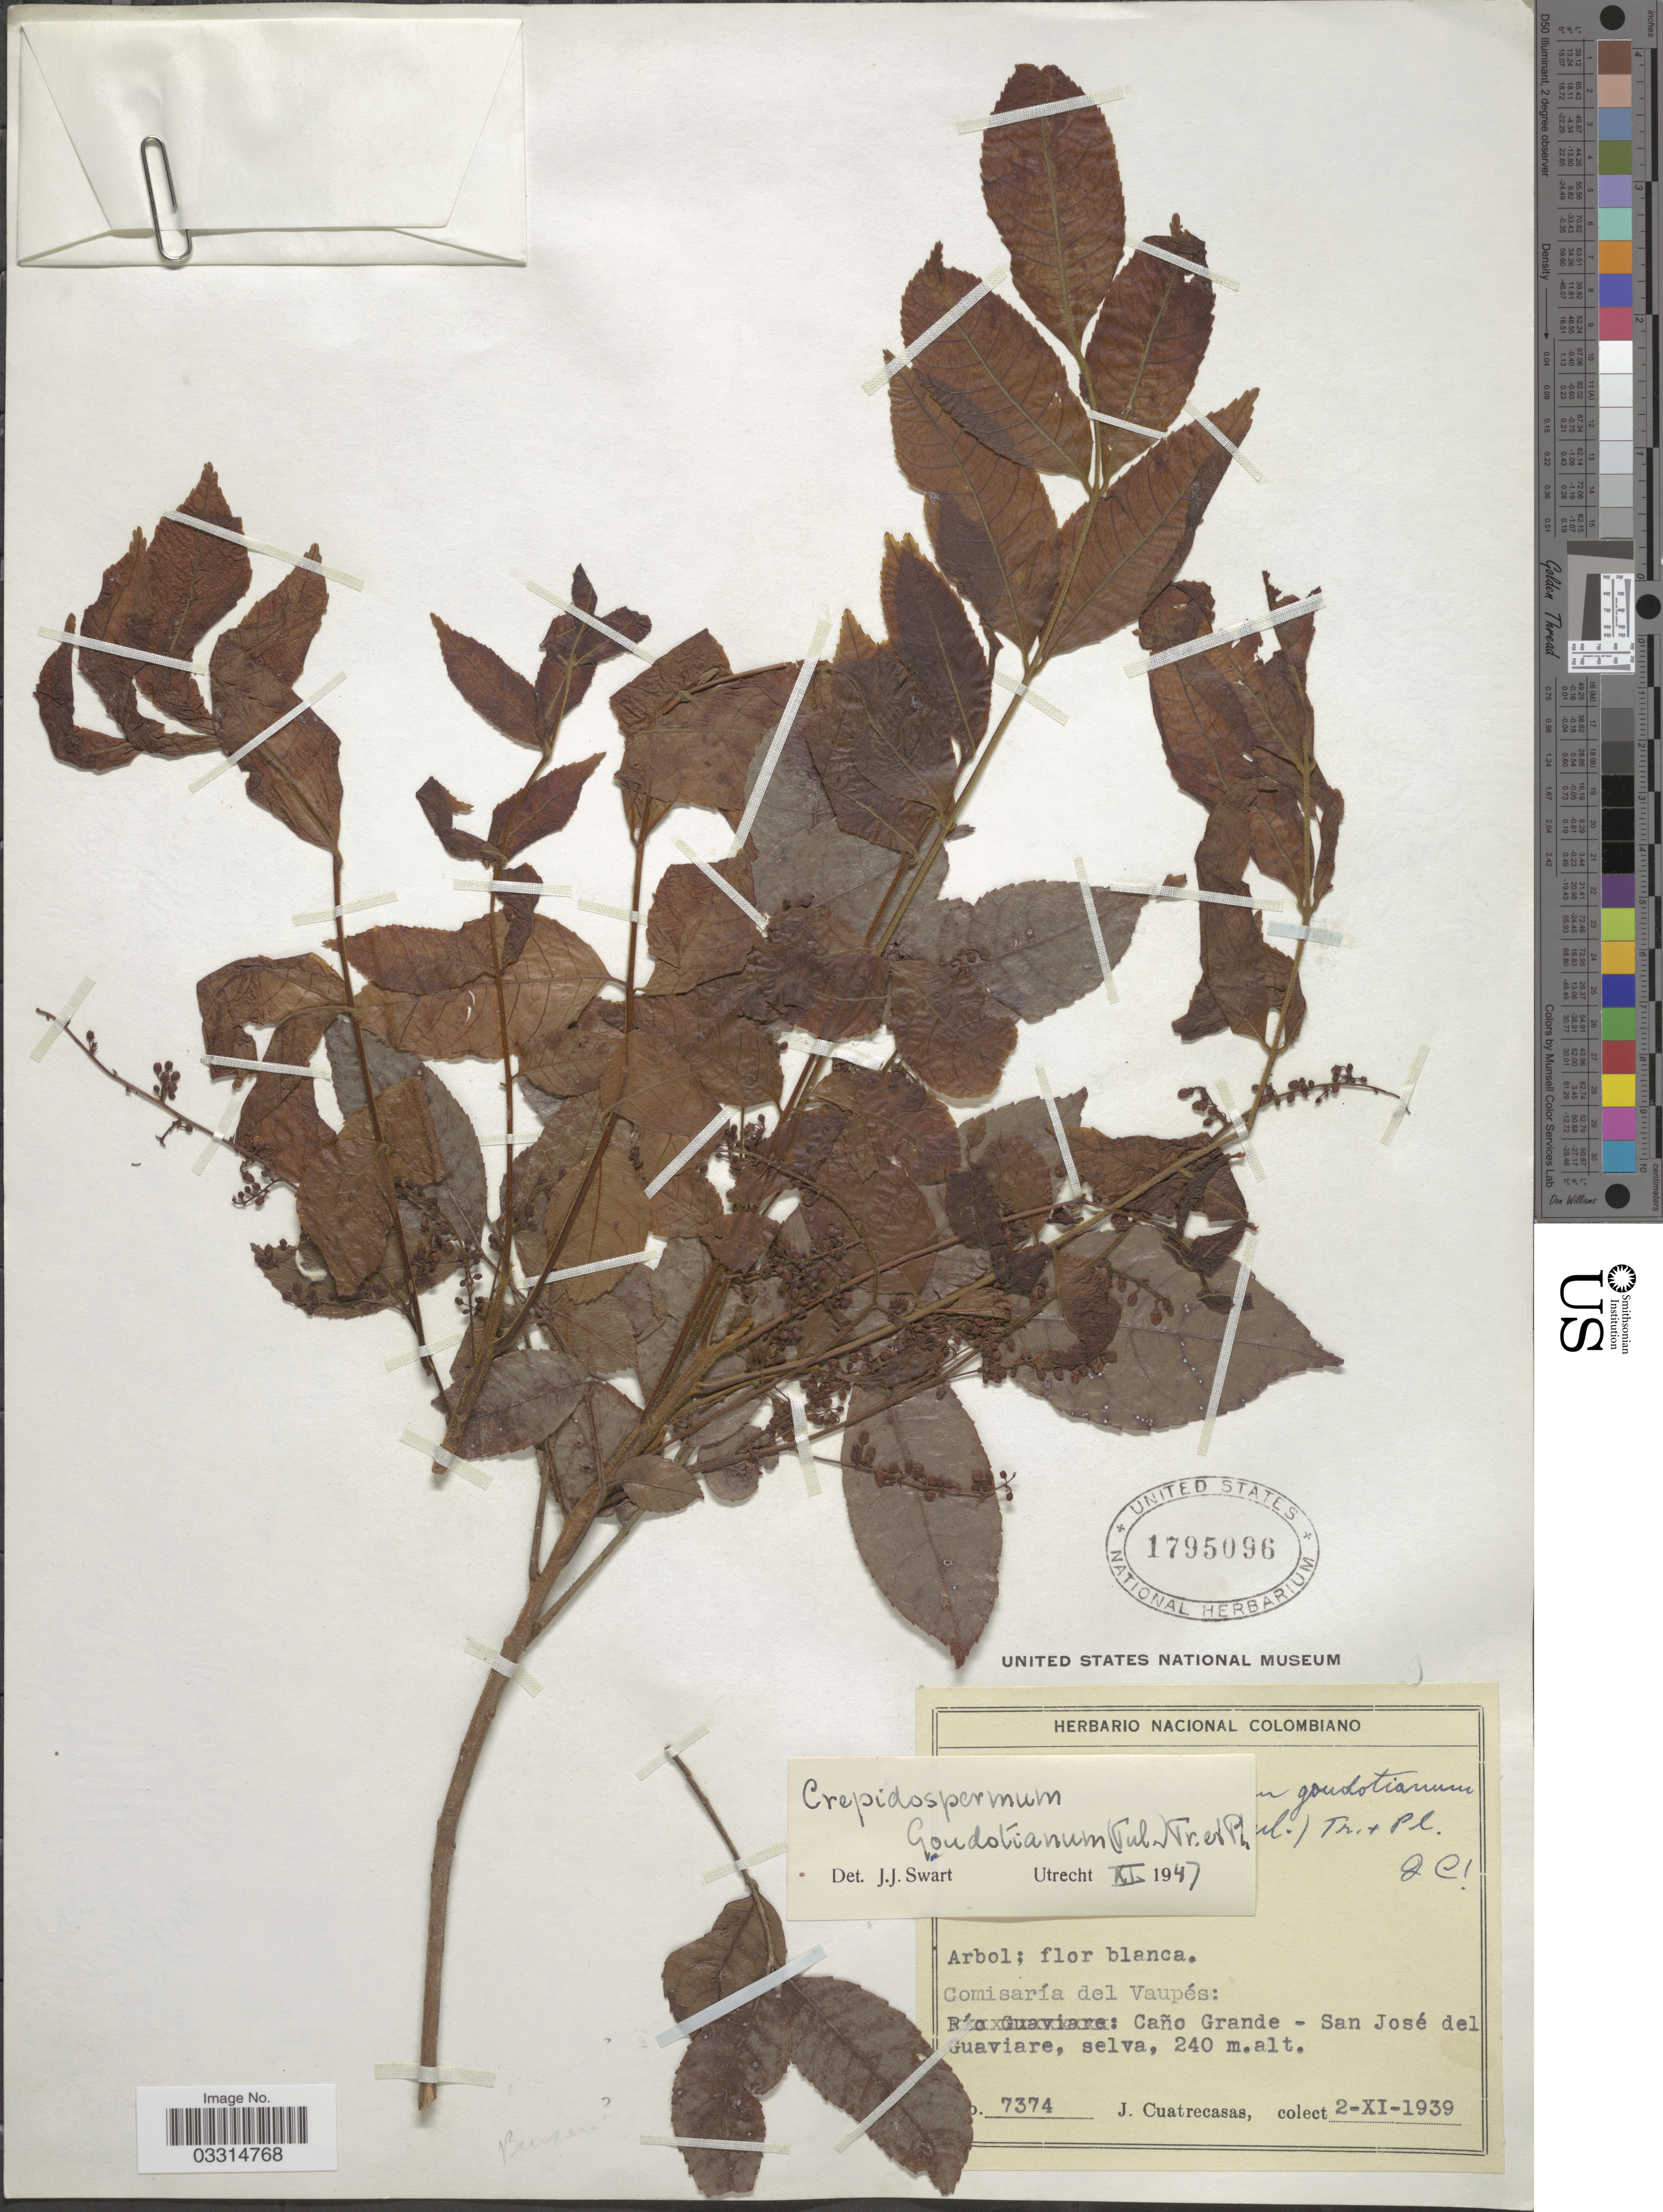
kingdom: Plantae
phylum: Tracheophyta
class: Magnoliopsida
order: Sapindales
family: Burseraceae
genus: Protium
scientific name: Protium goudotianum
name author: (Tul.) Byng & Christenh.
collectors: J. Cuatrecasas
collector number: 7374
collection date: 1939-11-02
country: Colombia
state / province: Vaupés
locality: Comisaría del Vaupés: Caño Grande - San José del Guaviare.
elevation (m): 240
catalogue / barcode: US 1795096